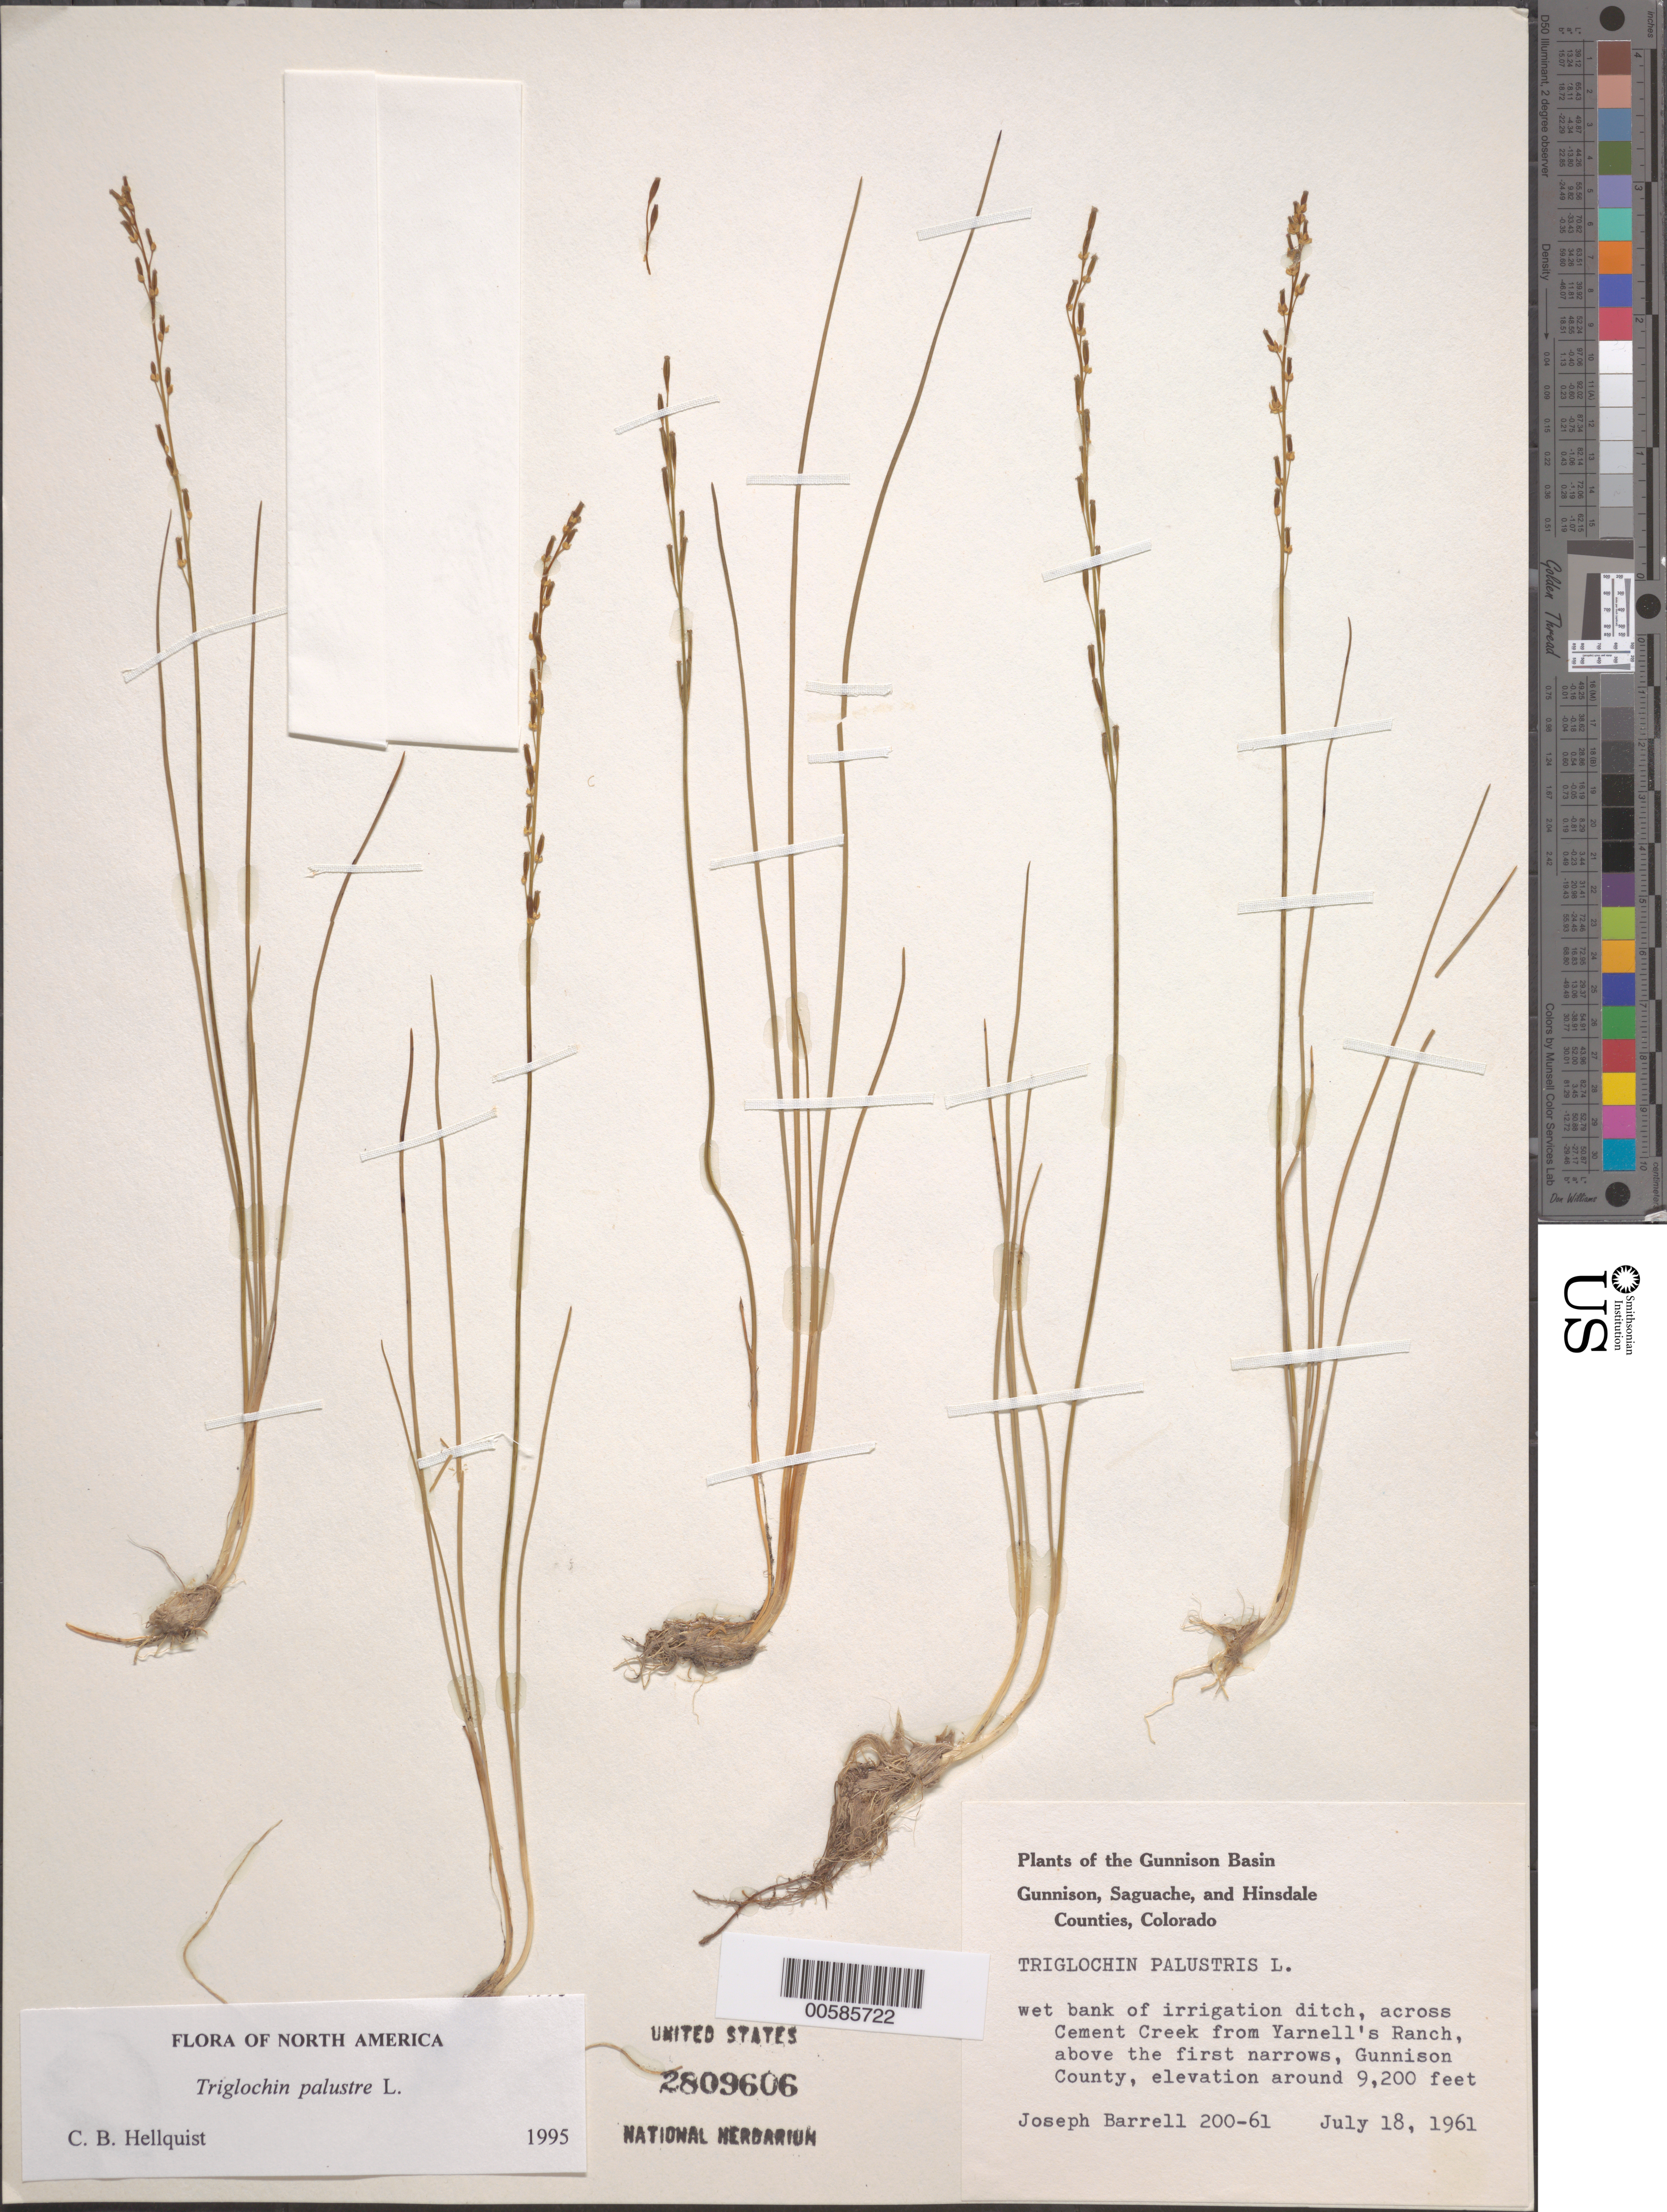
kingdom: Plantae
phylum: Tracheophyta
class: Liliopsida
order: Alismatales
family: Juncaginaceae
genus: Triglochin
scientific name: Triglochin palustris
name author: L.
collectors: J. Barrell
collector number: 200-61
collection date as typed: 18 Jul 1961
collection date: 1961-07-18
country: United States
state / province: Colorado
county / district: Gunnison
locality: Across Cememt Creek from Yarnell's Ranch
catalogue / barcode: US 2809606